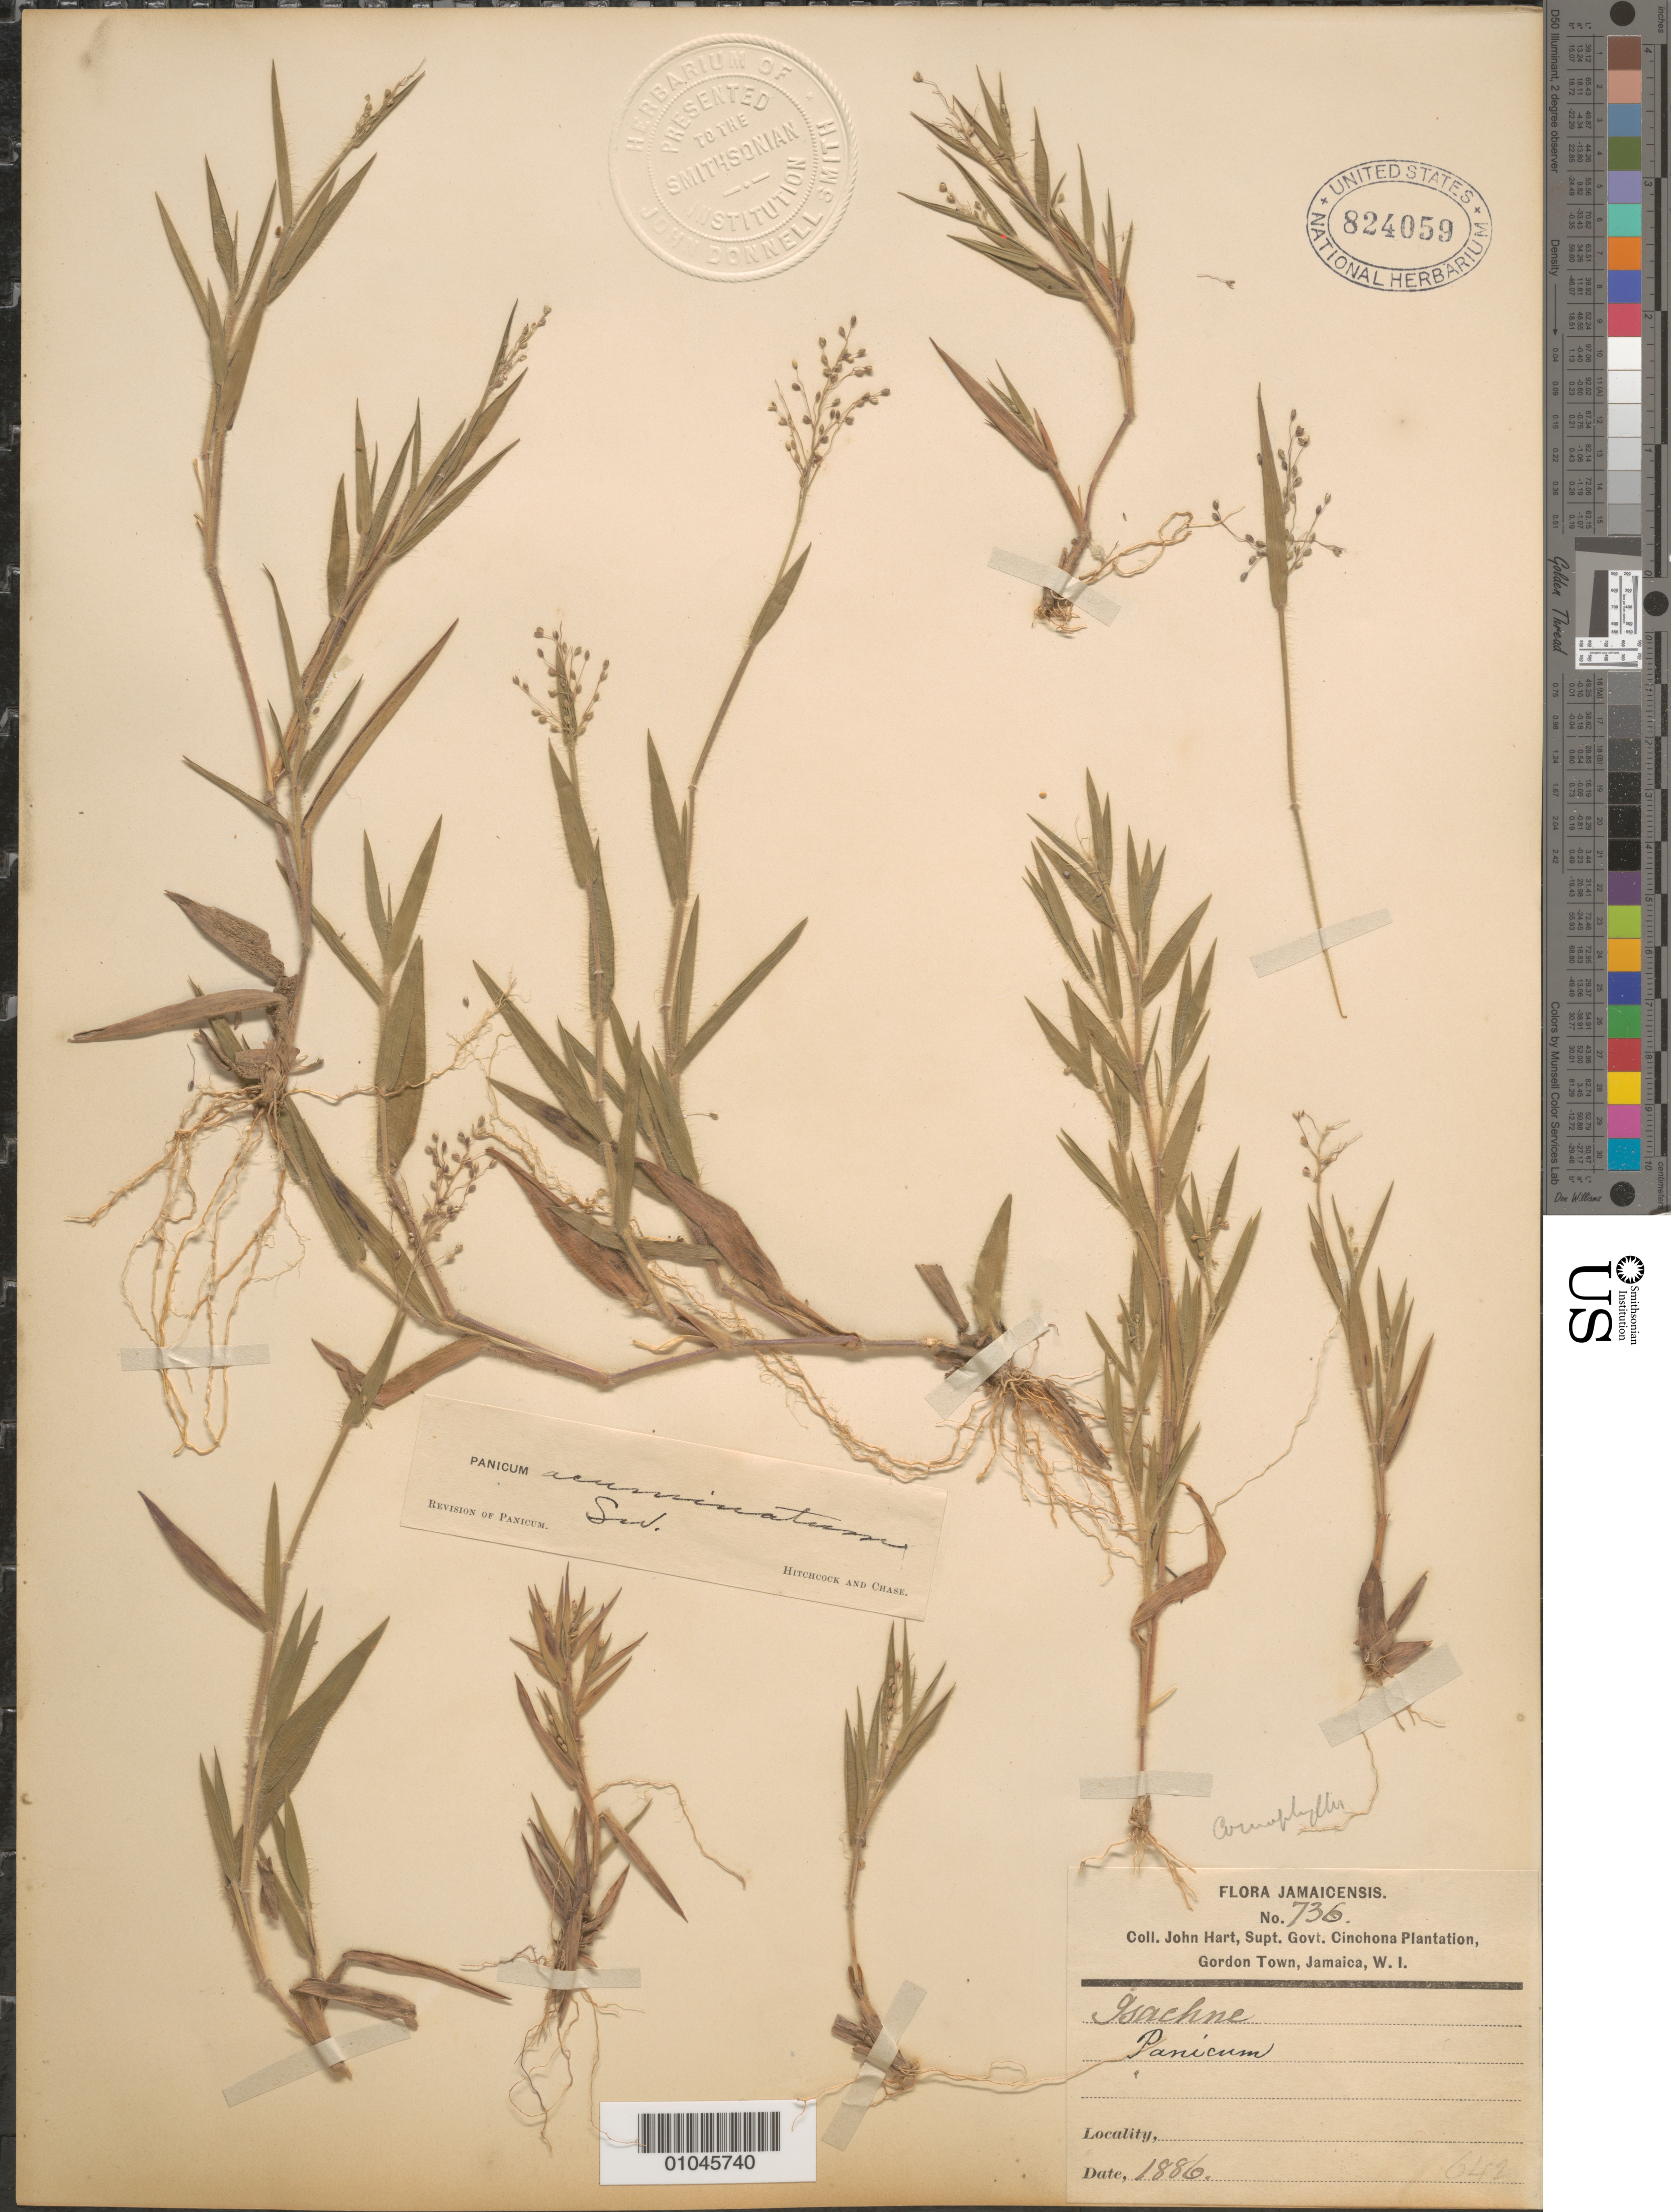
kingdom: Plantae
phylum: Tracheophyta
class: Liliopsida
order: Poales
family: Poaceae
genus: Panicum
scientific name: Panicum aciculare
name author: Desv. ex Poir.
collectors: J. Hart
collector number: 736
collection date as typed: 1886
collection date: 1886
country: Jamaica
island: Jamaica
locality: Cinchona Plantation, Gordon Town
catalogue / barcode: US 824059